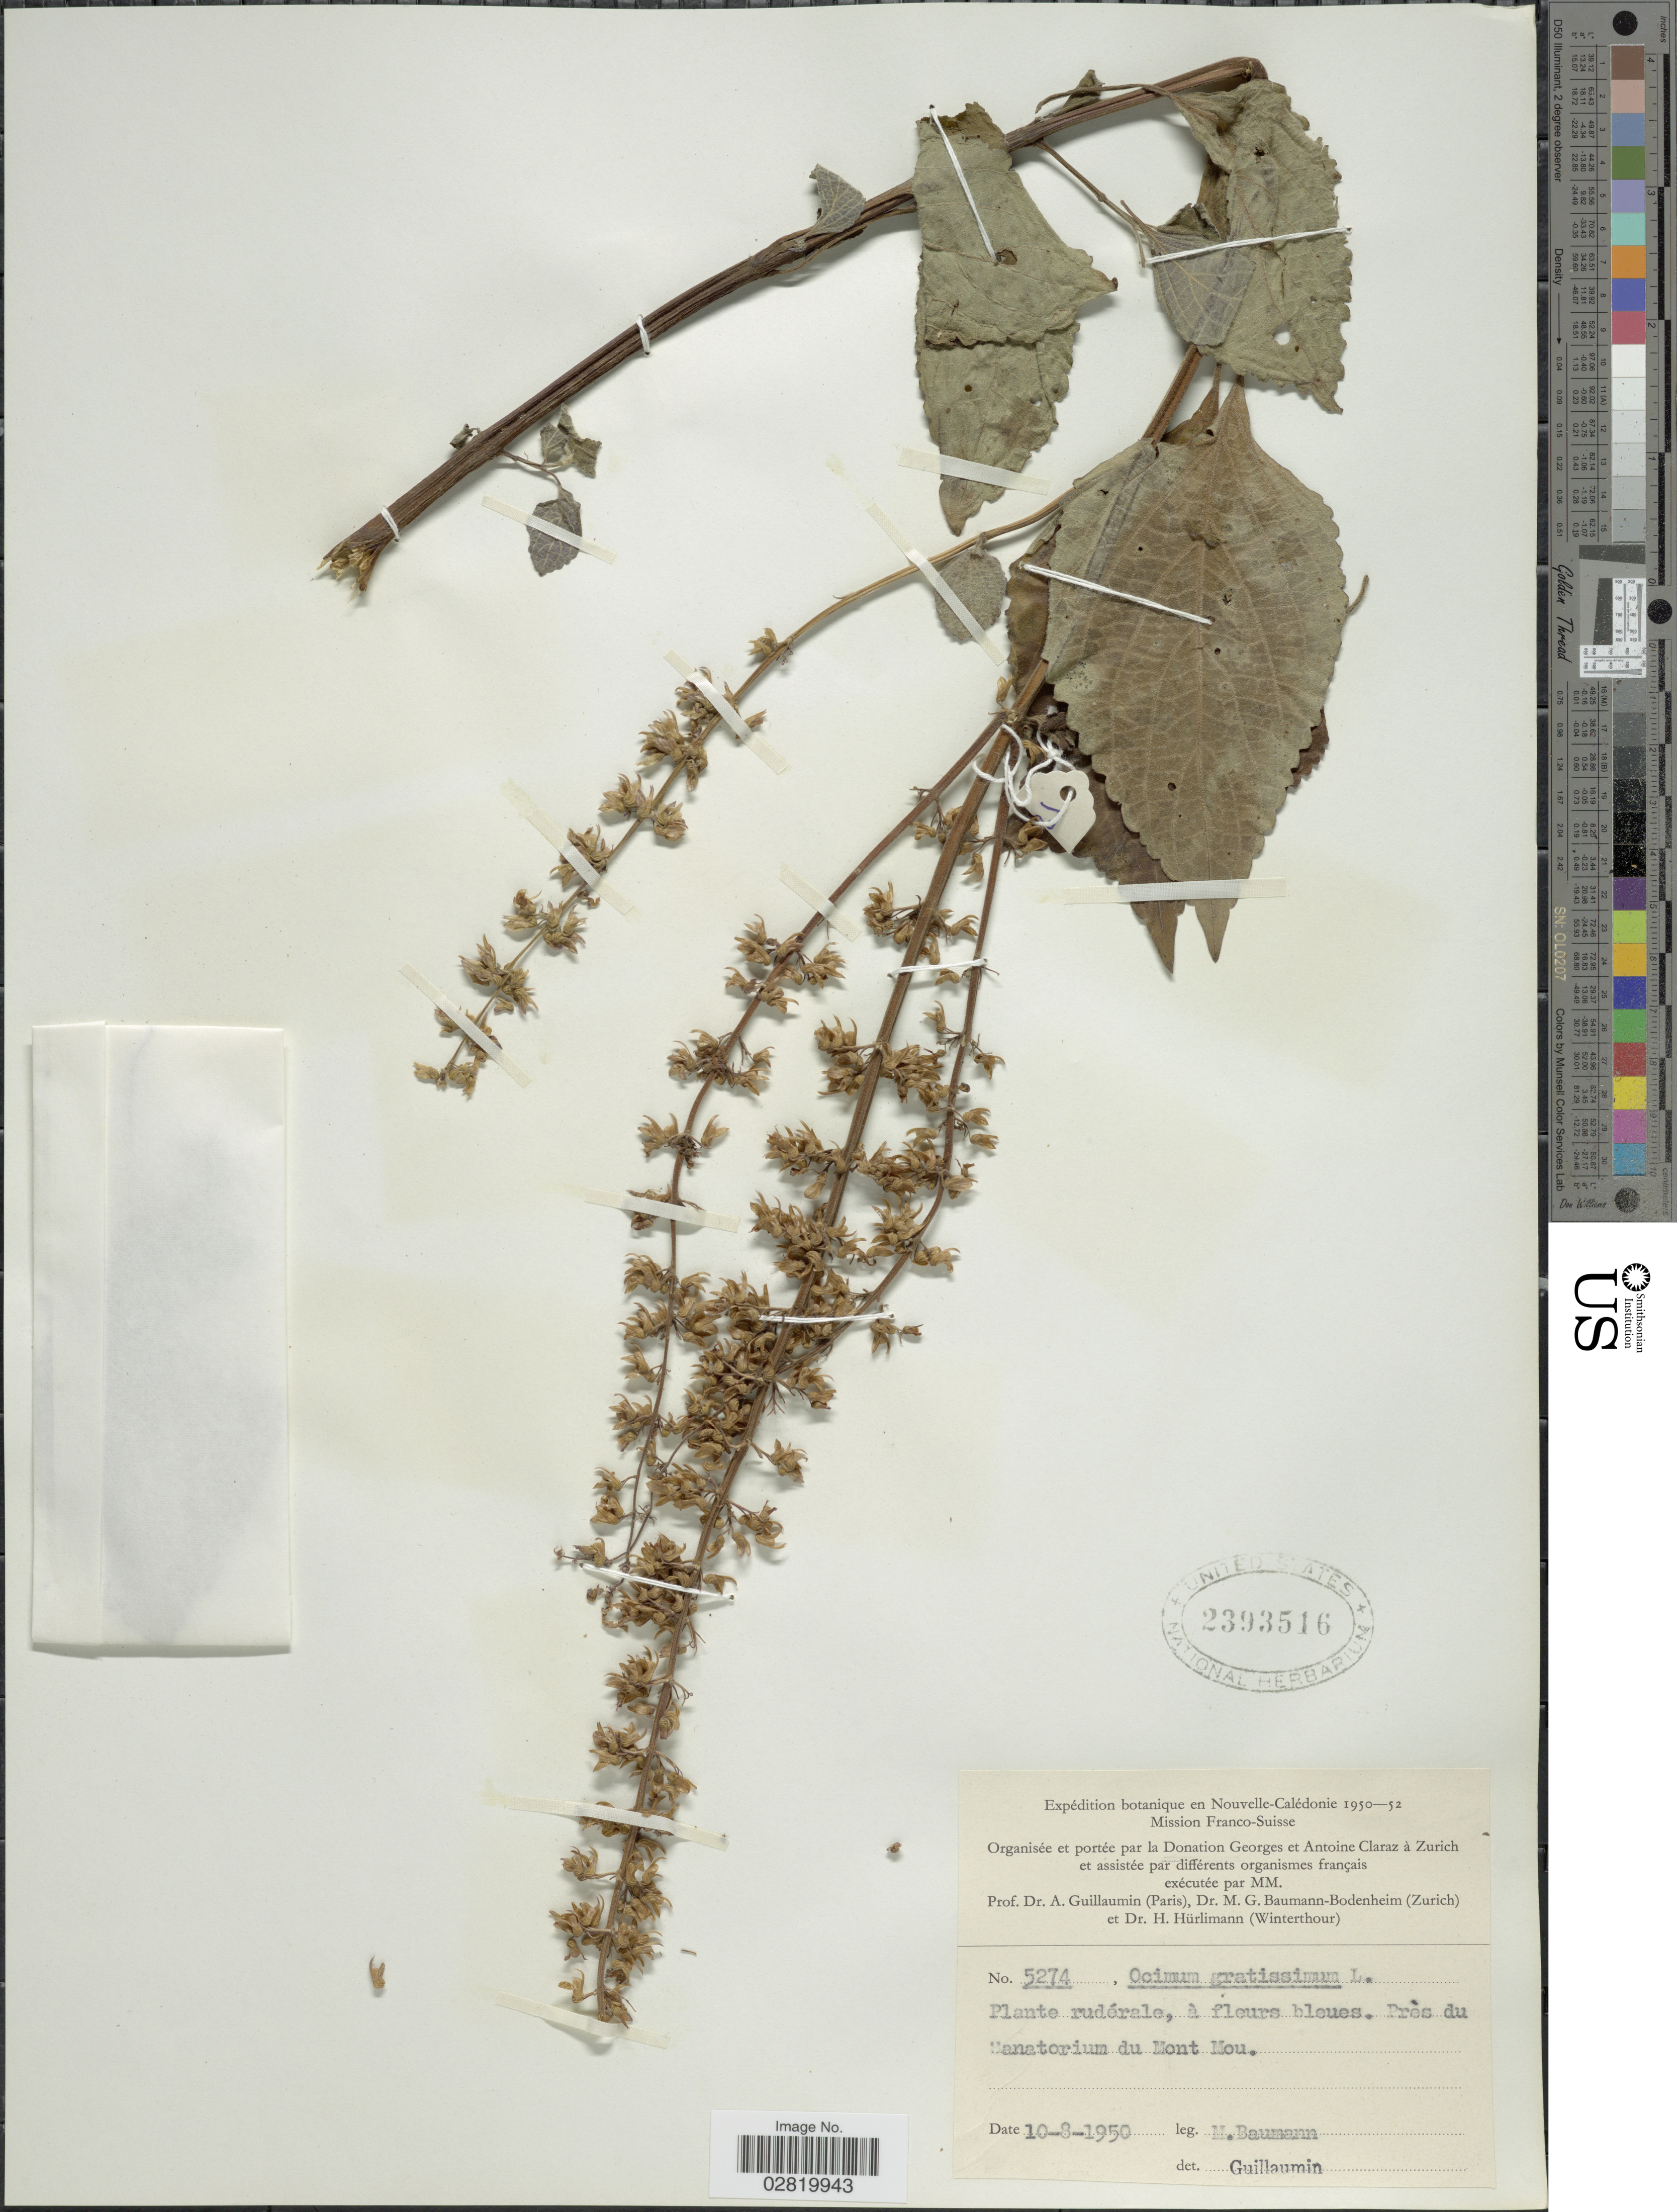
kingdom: Plantae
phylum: Tracheophyta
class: Magnoliopsida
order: Lamiales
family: Lamiaceae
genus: Ocimum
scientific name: Ocimum gratissimum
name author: L.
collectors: M. Baumann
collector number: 5274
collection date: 1950-08-10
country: New Caledonia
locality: Nouvelle-Calédonie, Près du Sanatorium du Mont Mou.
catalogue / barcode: US 2393516